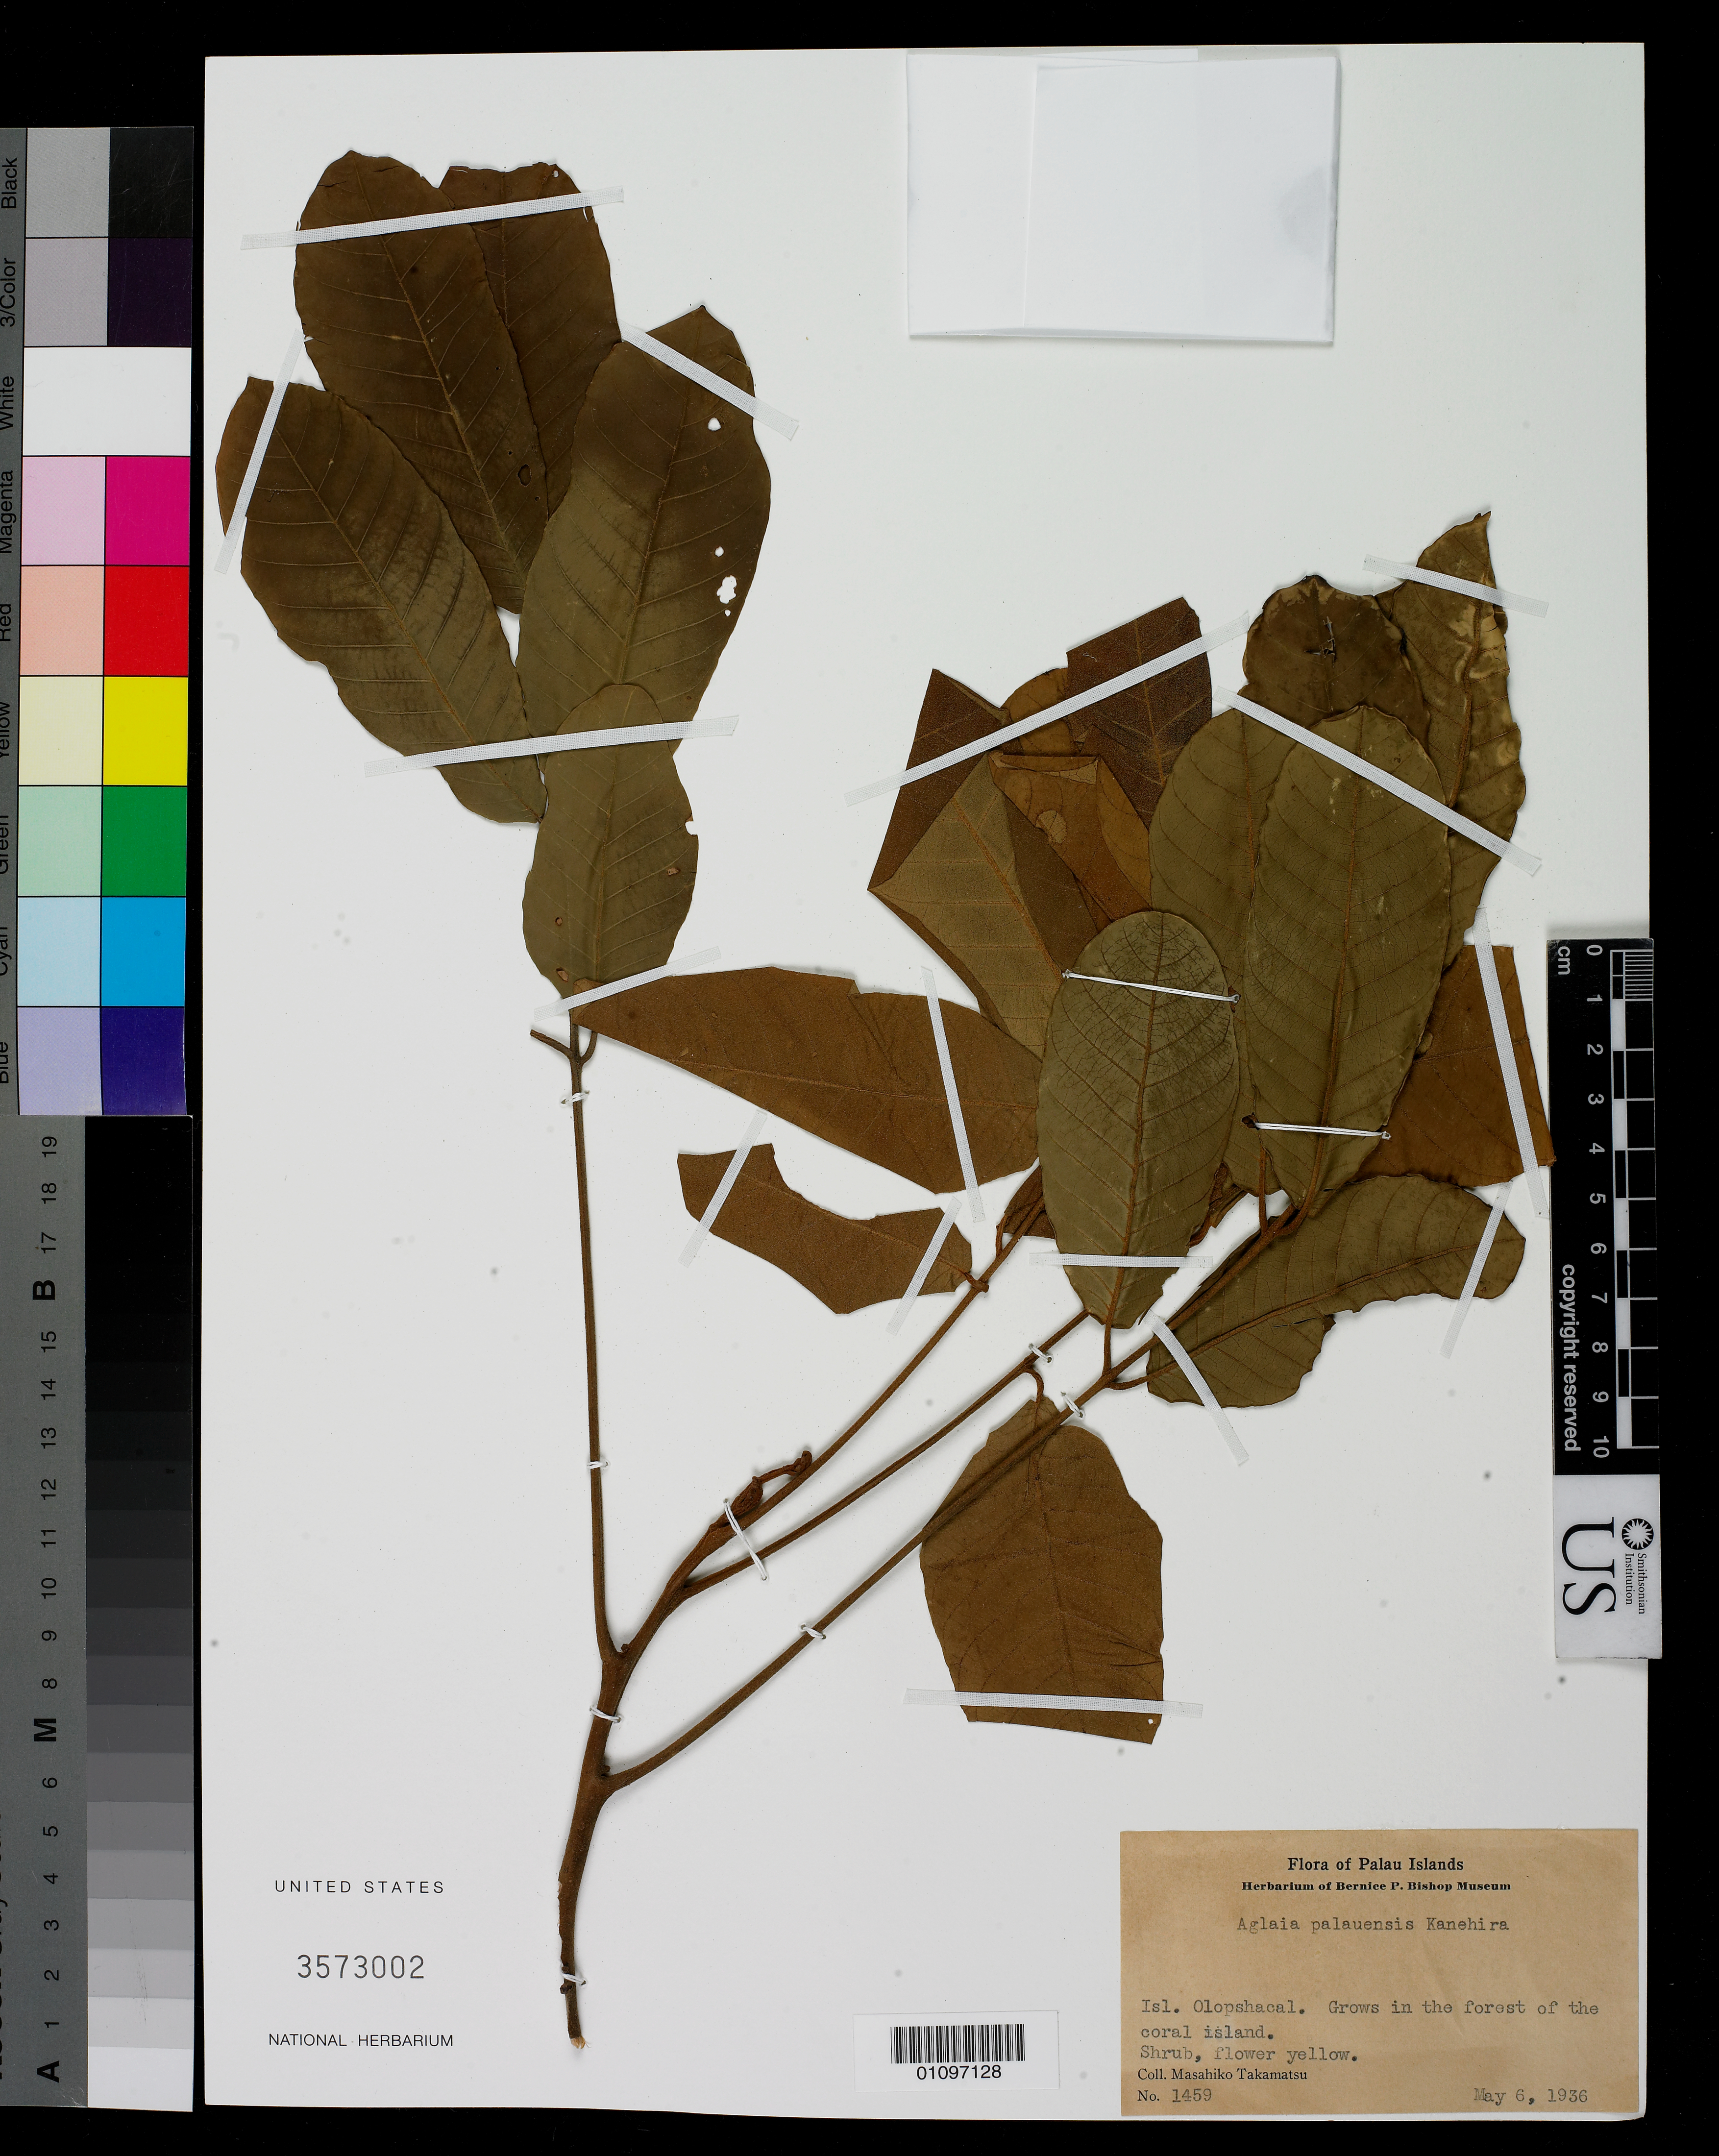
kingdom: Plantae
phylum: Tracheophyta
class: Magnoliopsida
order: Sapindales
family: Meliaceae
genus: Aglaia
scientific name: Aglaia mariannensis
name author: Merr.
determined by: Pannell, C. M.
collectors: M. Takamatsu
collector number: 1459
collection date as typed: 06 May 1936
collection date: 1936-05-06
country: Palau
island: Olopshacal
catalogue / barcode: US 3573002